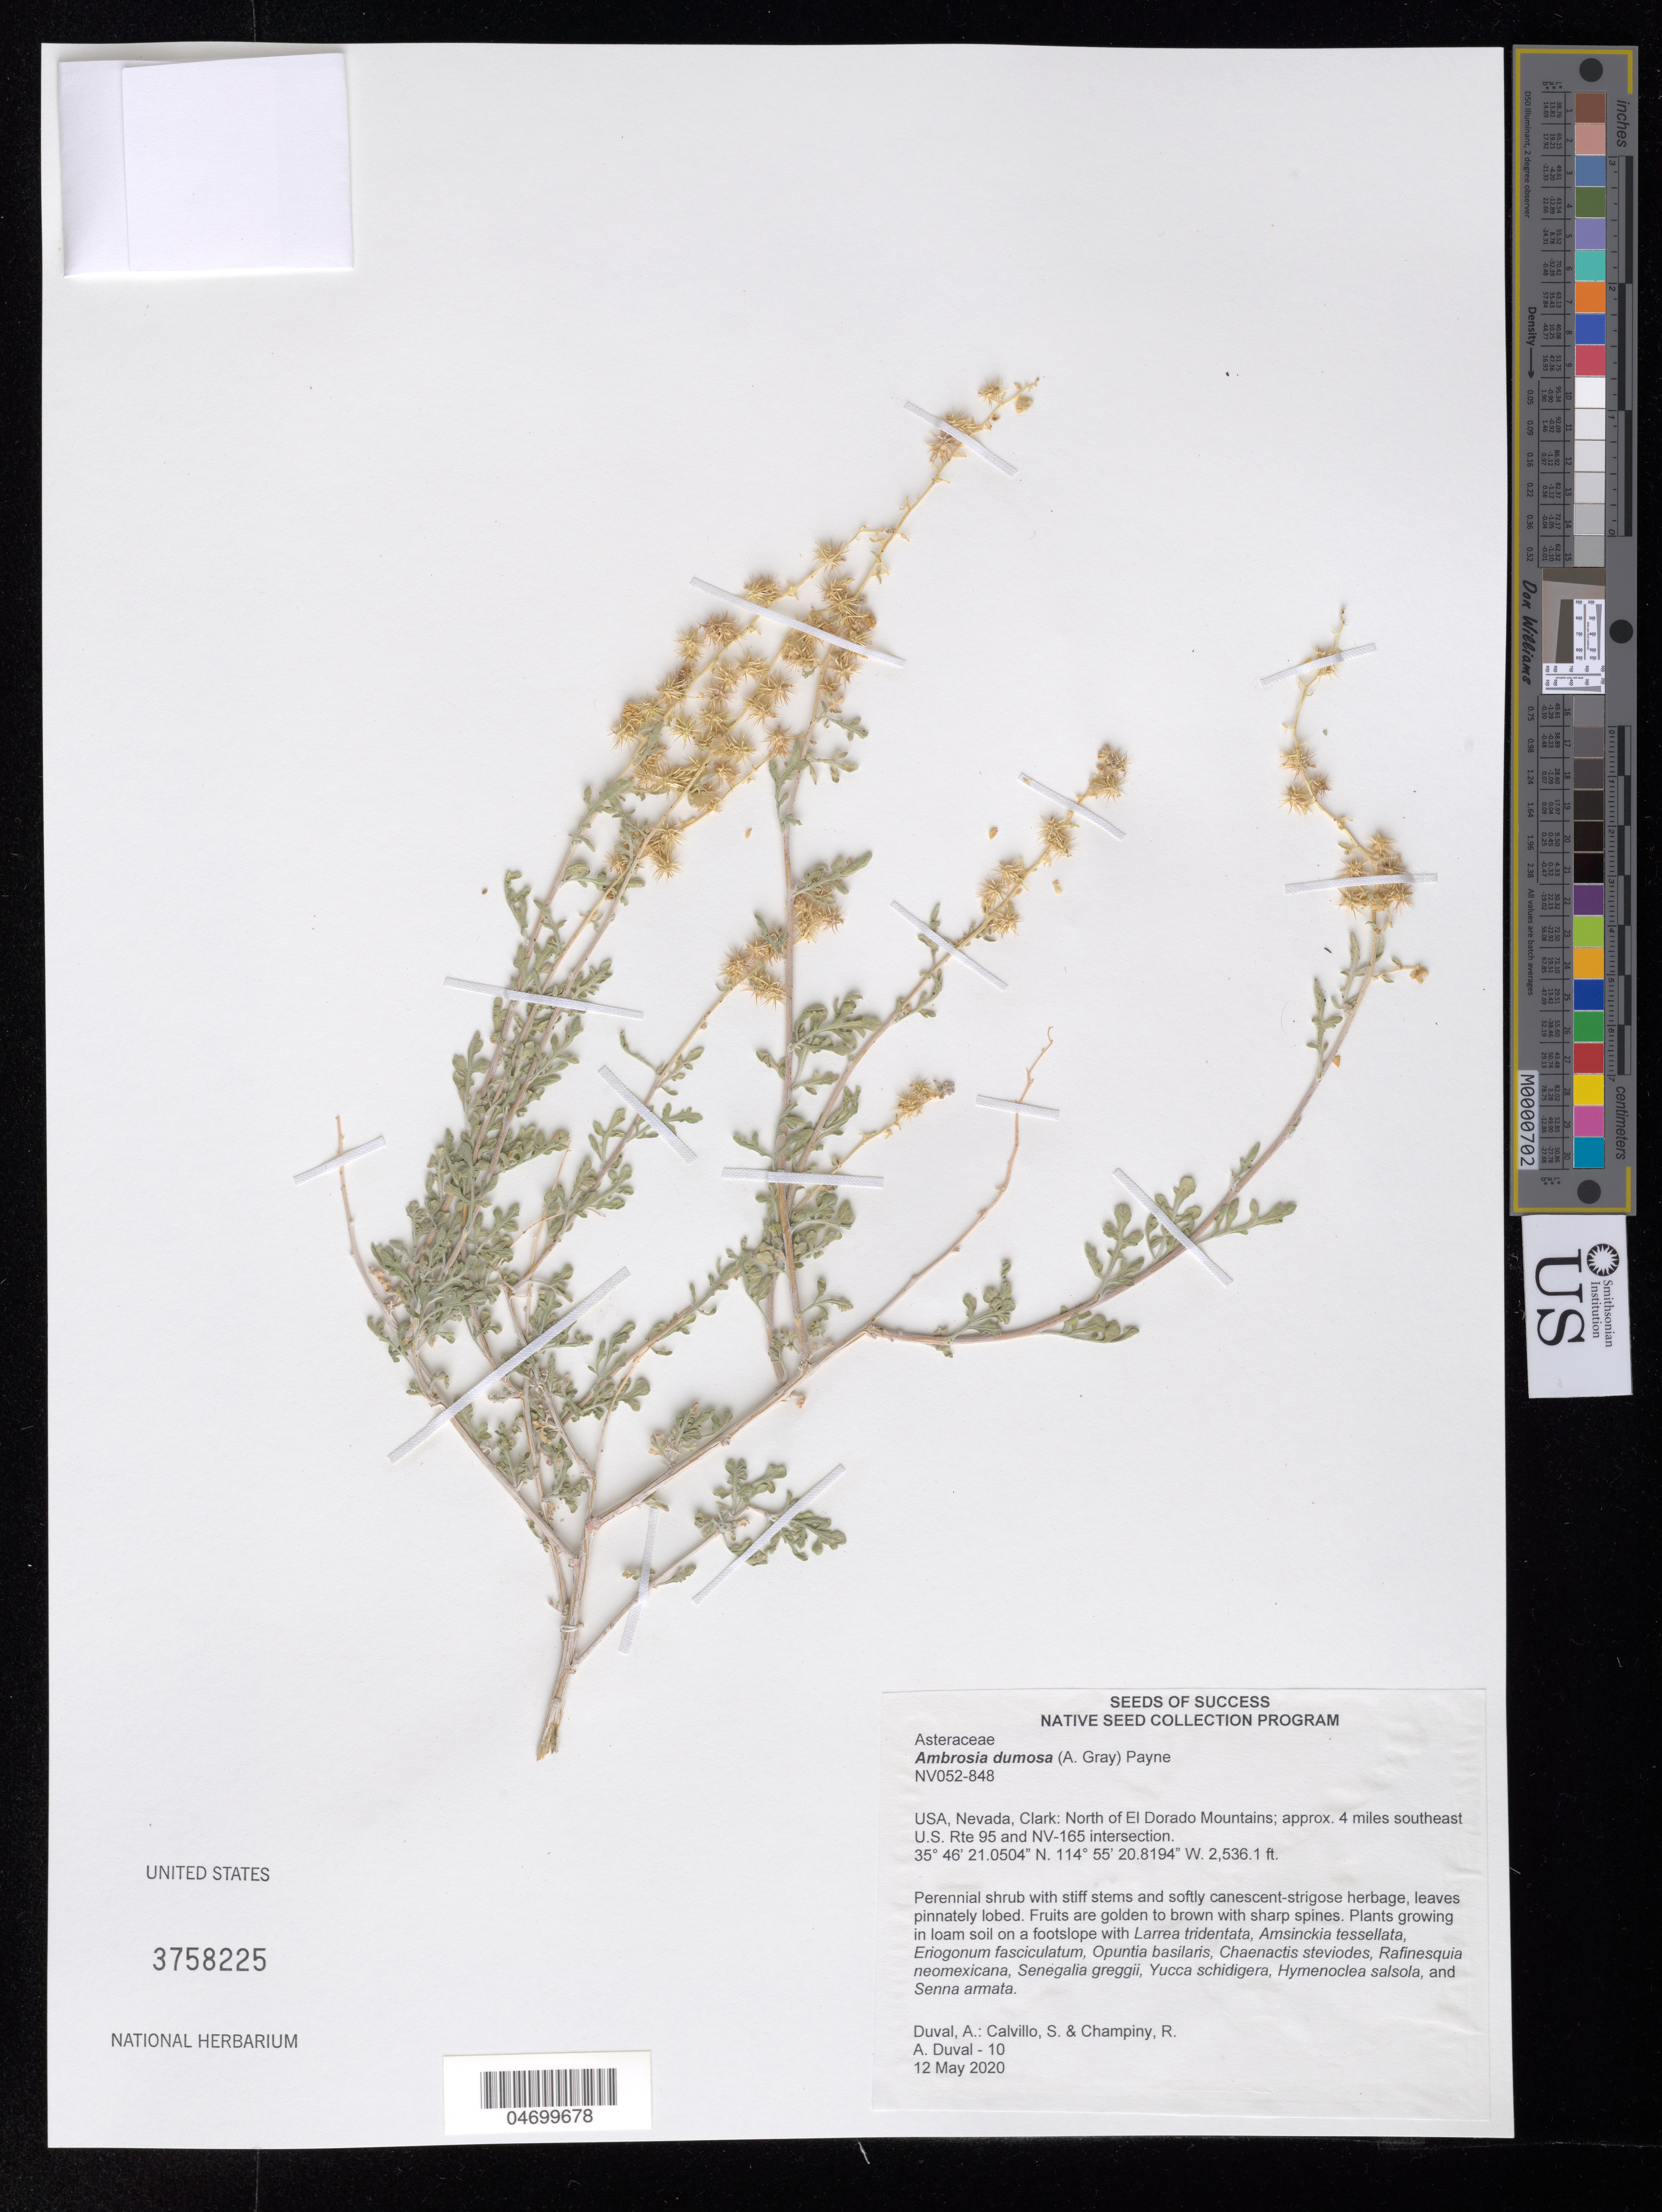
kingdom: Plantae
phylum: Tracheophyta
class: Magnoliopsida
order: Asterales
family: Asteraceae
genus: Ambrosia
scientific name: Ambrosia dumosa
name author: (A. Gray) W.W.Payne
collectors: A. Duval, S. Calvillo & R. Champiny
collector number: NV052-848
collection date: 2020-05-12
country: United States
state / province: Nevada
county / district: Clark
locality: N of El Dorado Mountains, 4 mi. SE US Rte.95 and NV-165 intersection.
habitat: Loam soils. With Larrea tridentata, Senegalia greggii, Senna armata, etc.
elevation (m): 773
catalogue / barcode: US 3758225